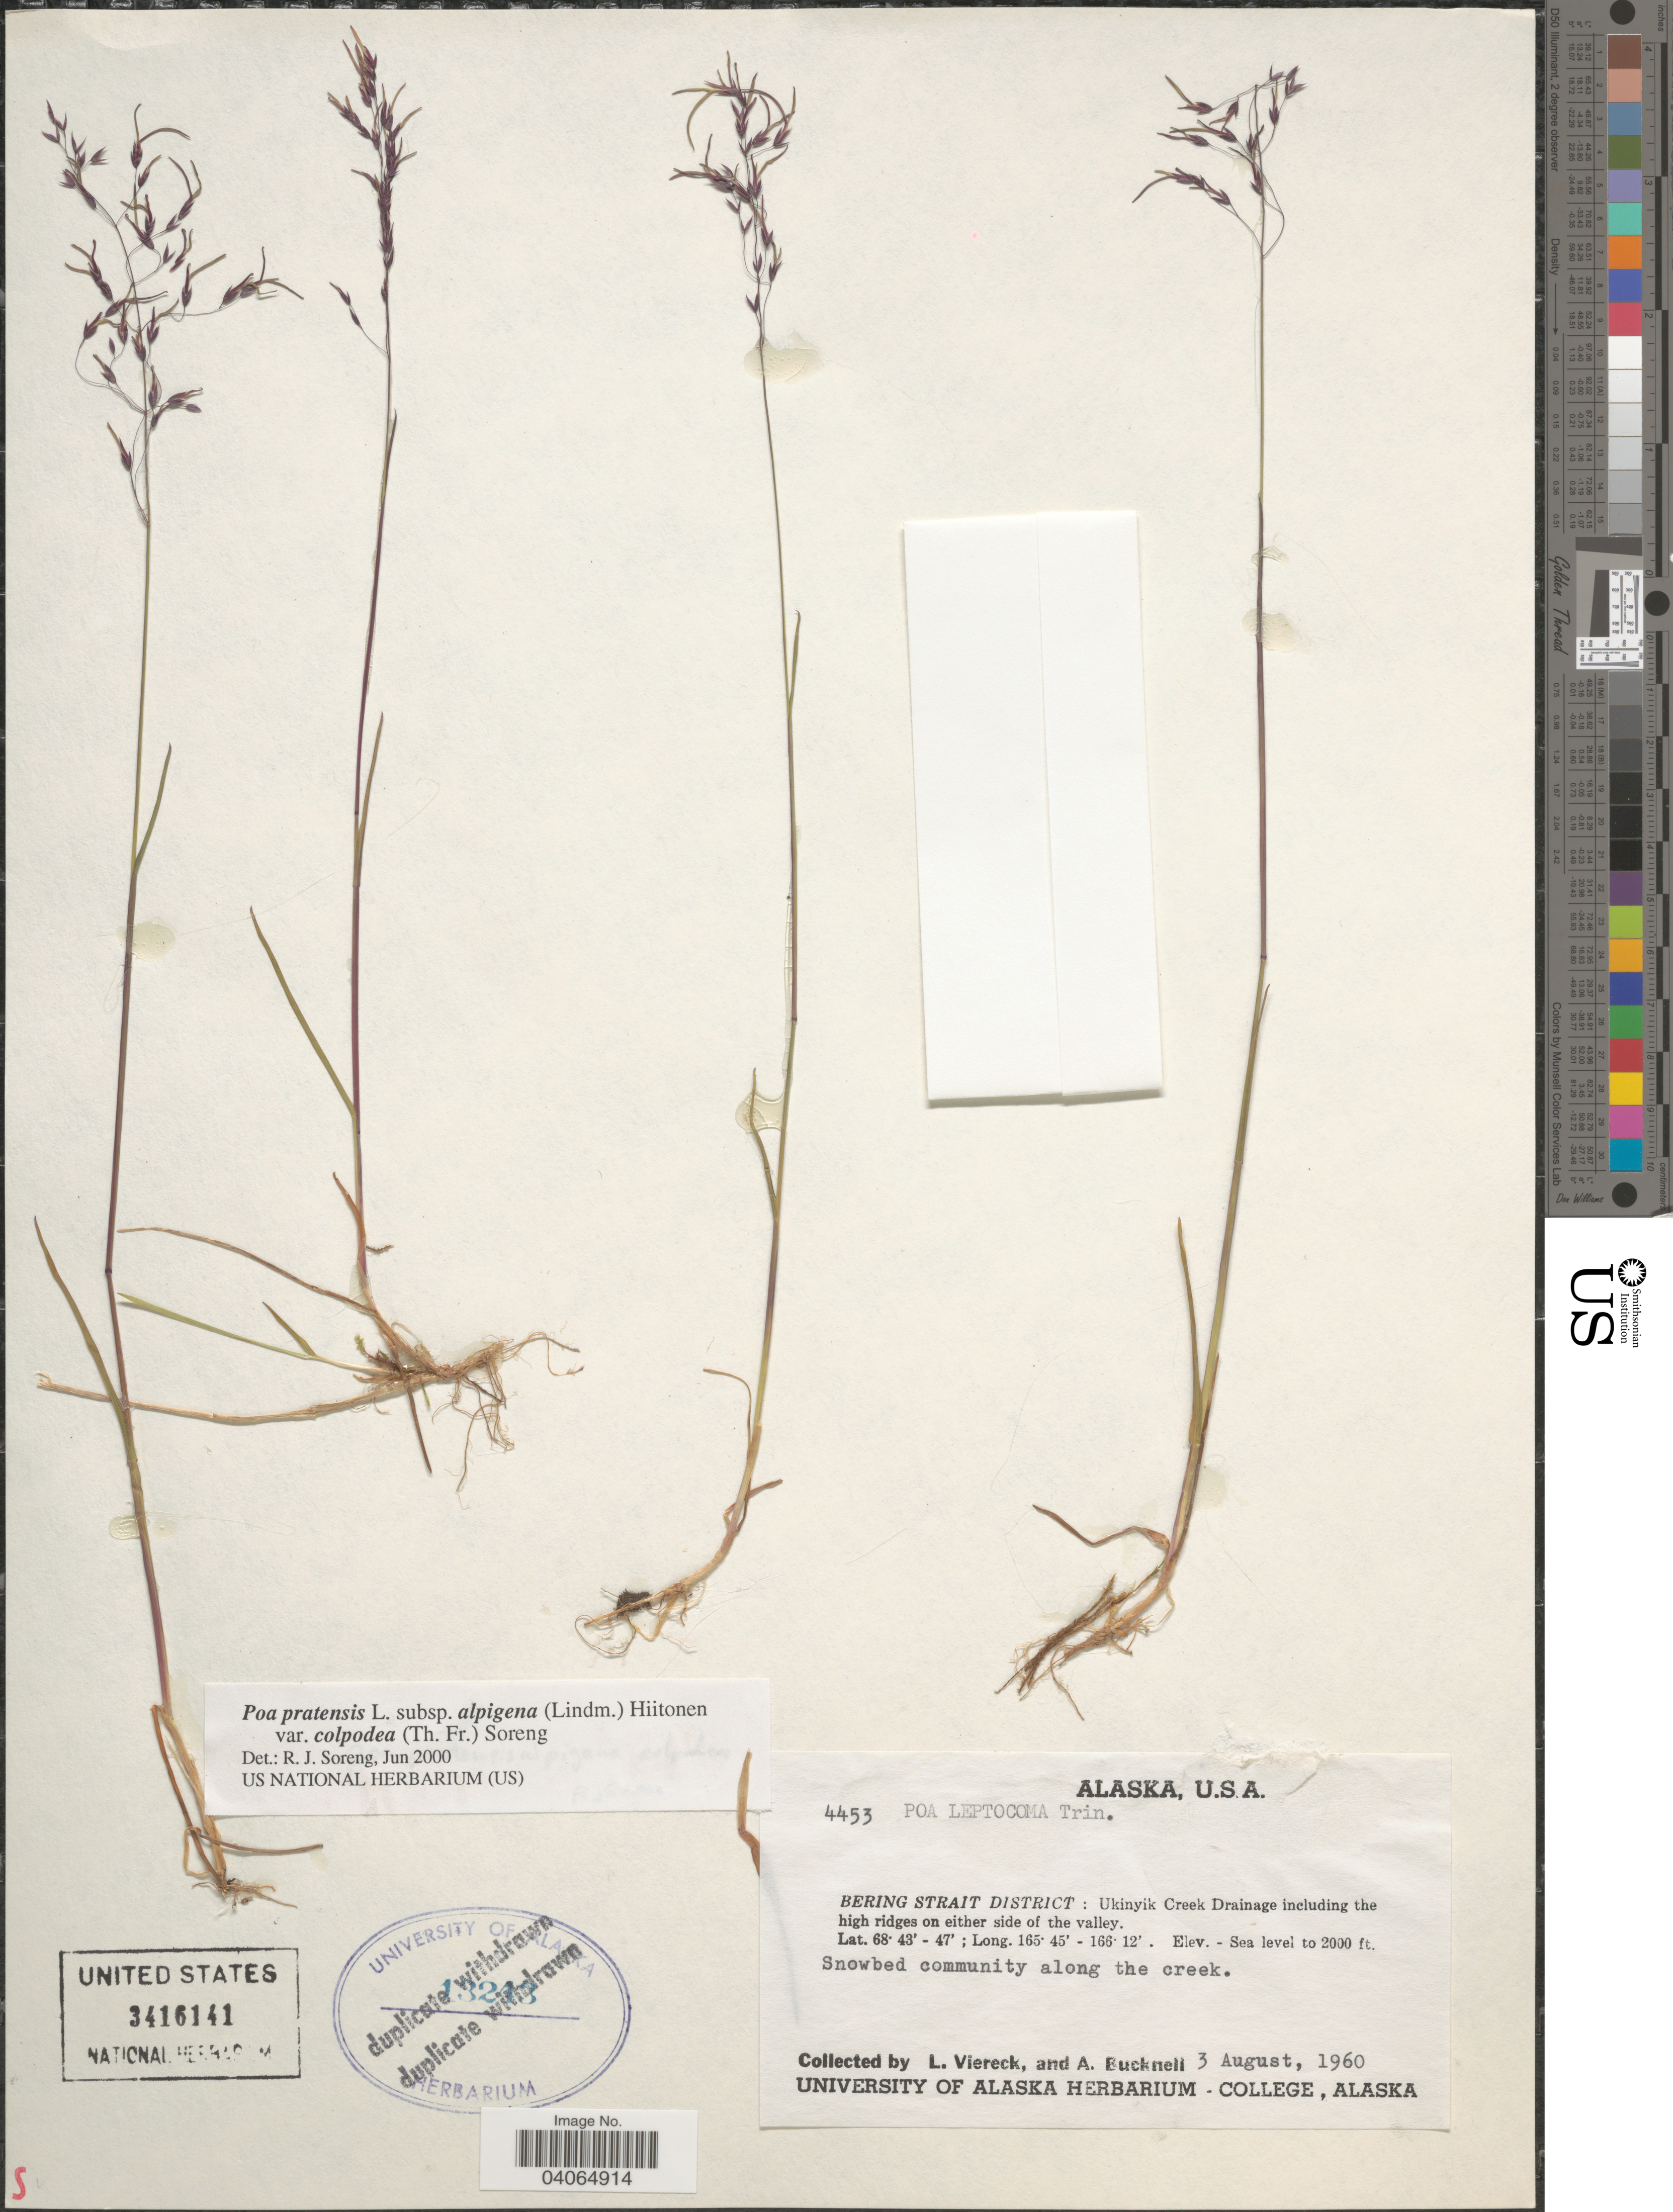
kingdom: Plantae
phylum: Tracheophyta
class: Liliopsida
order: Poales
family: Poaceae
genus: Poa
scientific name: Poa pratensis subsp. alpigena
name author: (Lindm.) Hiitonen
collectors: L. Viereck & A. Bucknell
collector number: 4453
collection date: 1960-08-03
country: United States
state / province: Alaska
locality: Bering Strait District: Ukinyik Creek Drainage including the high ridges on either side of the valley. Snowbed community along the creek.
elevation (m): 0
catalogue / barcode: US 3416141